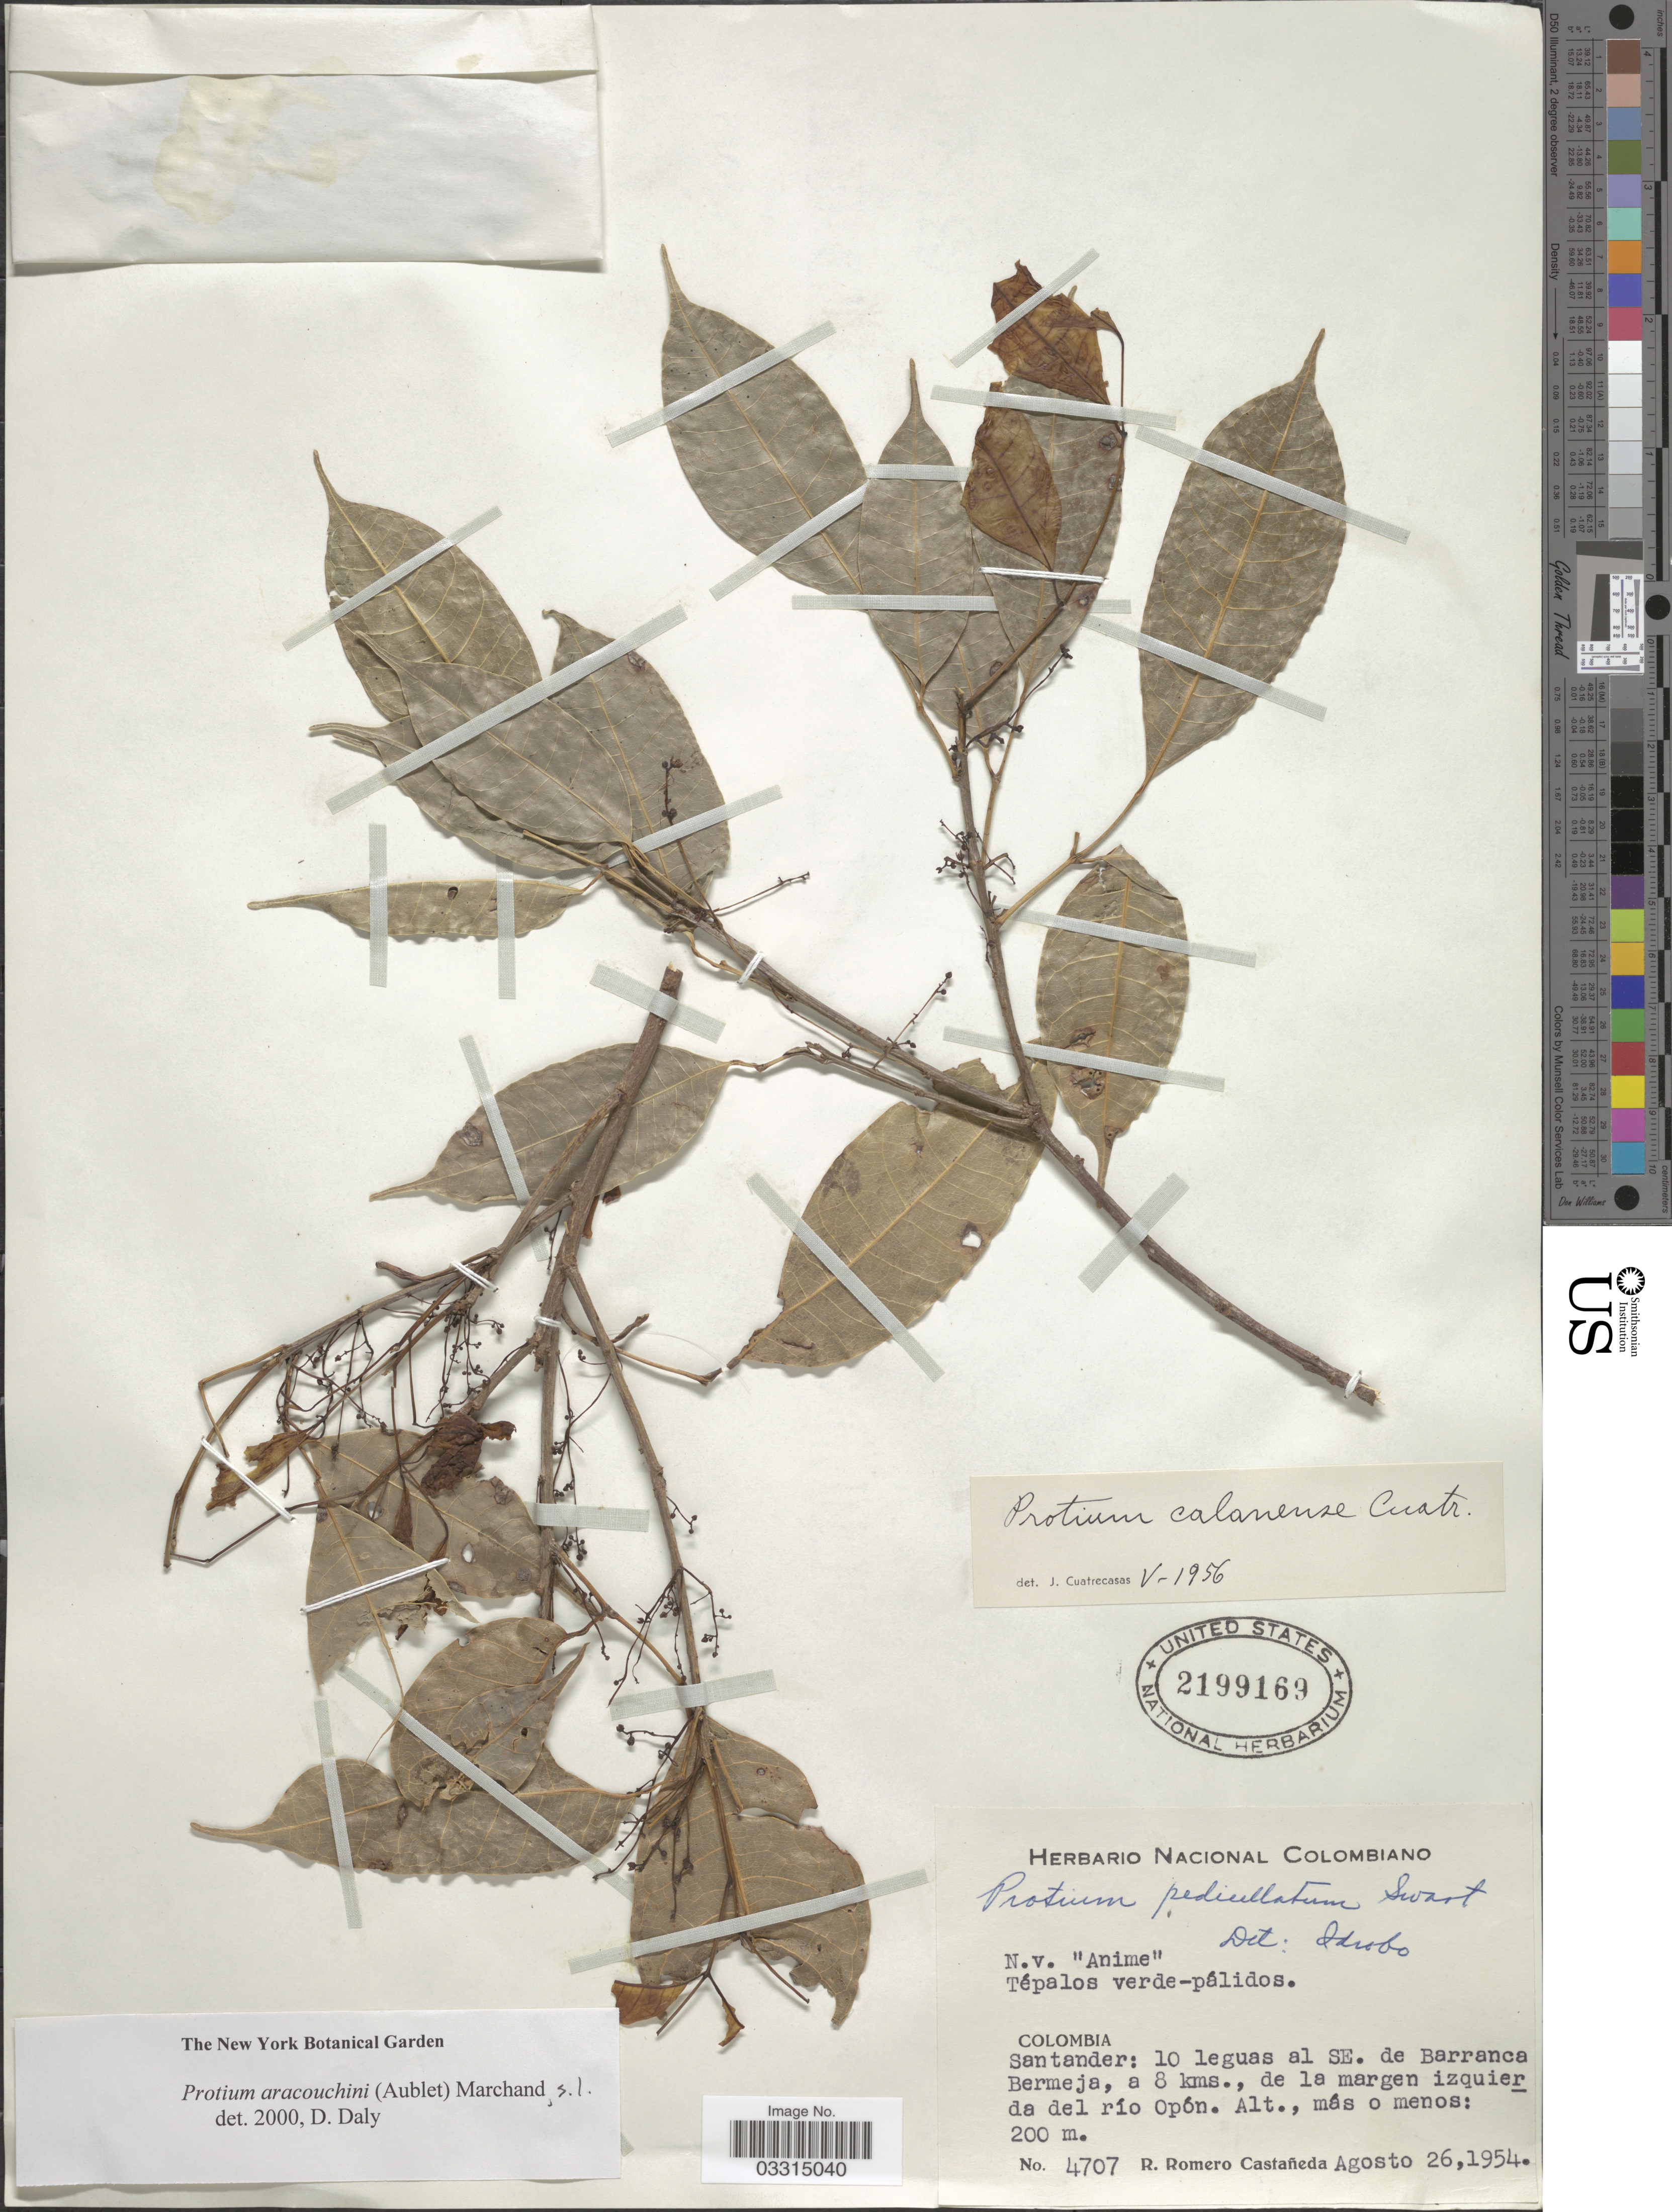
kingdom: Plantae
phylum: Tracheophyta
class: Magnoliopsida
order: Sapindales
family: Burseraceae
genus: Protium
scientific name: Protium aracouchini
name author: (Aubl.) Marchand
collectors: R. Romero Castañeda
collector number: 4707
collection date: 1954-08-26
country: Colombia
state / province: Santander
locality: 10 leguas al SE. de Barranca Bermeja, a 8 kms., de la margen izquier da del río Opón.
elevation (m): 200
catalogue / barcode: US 2199169